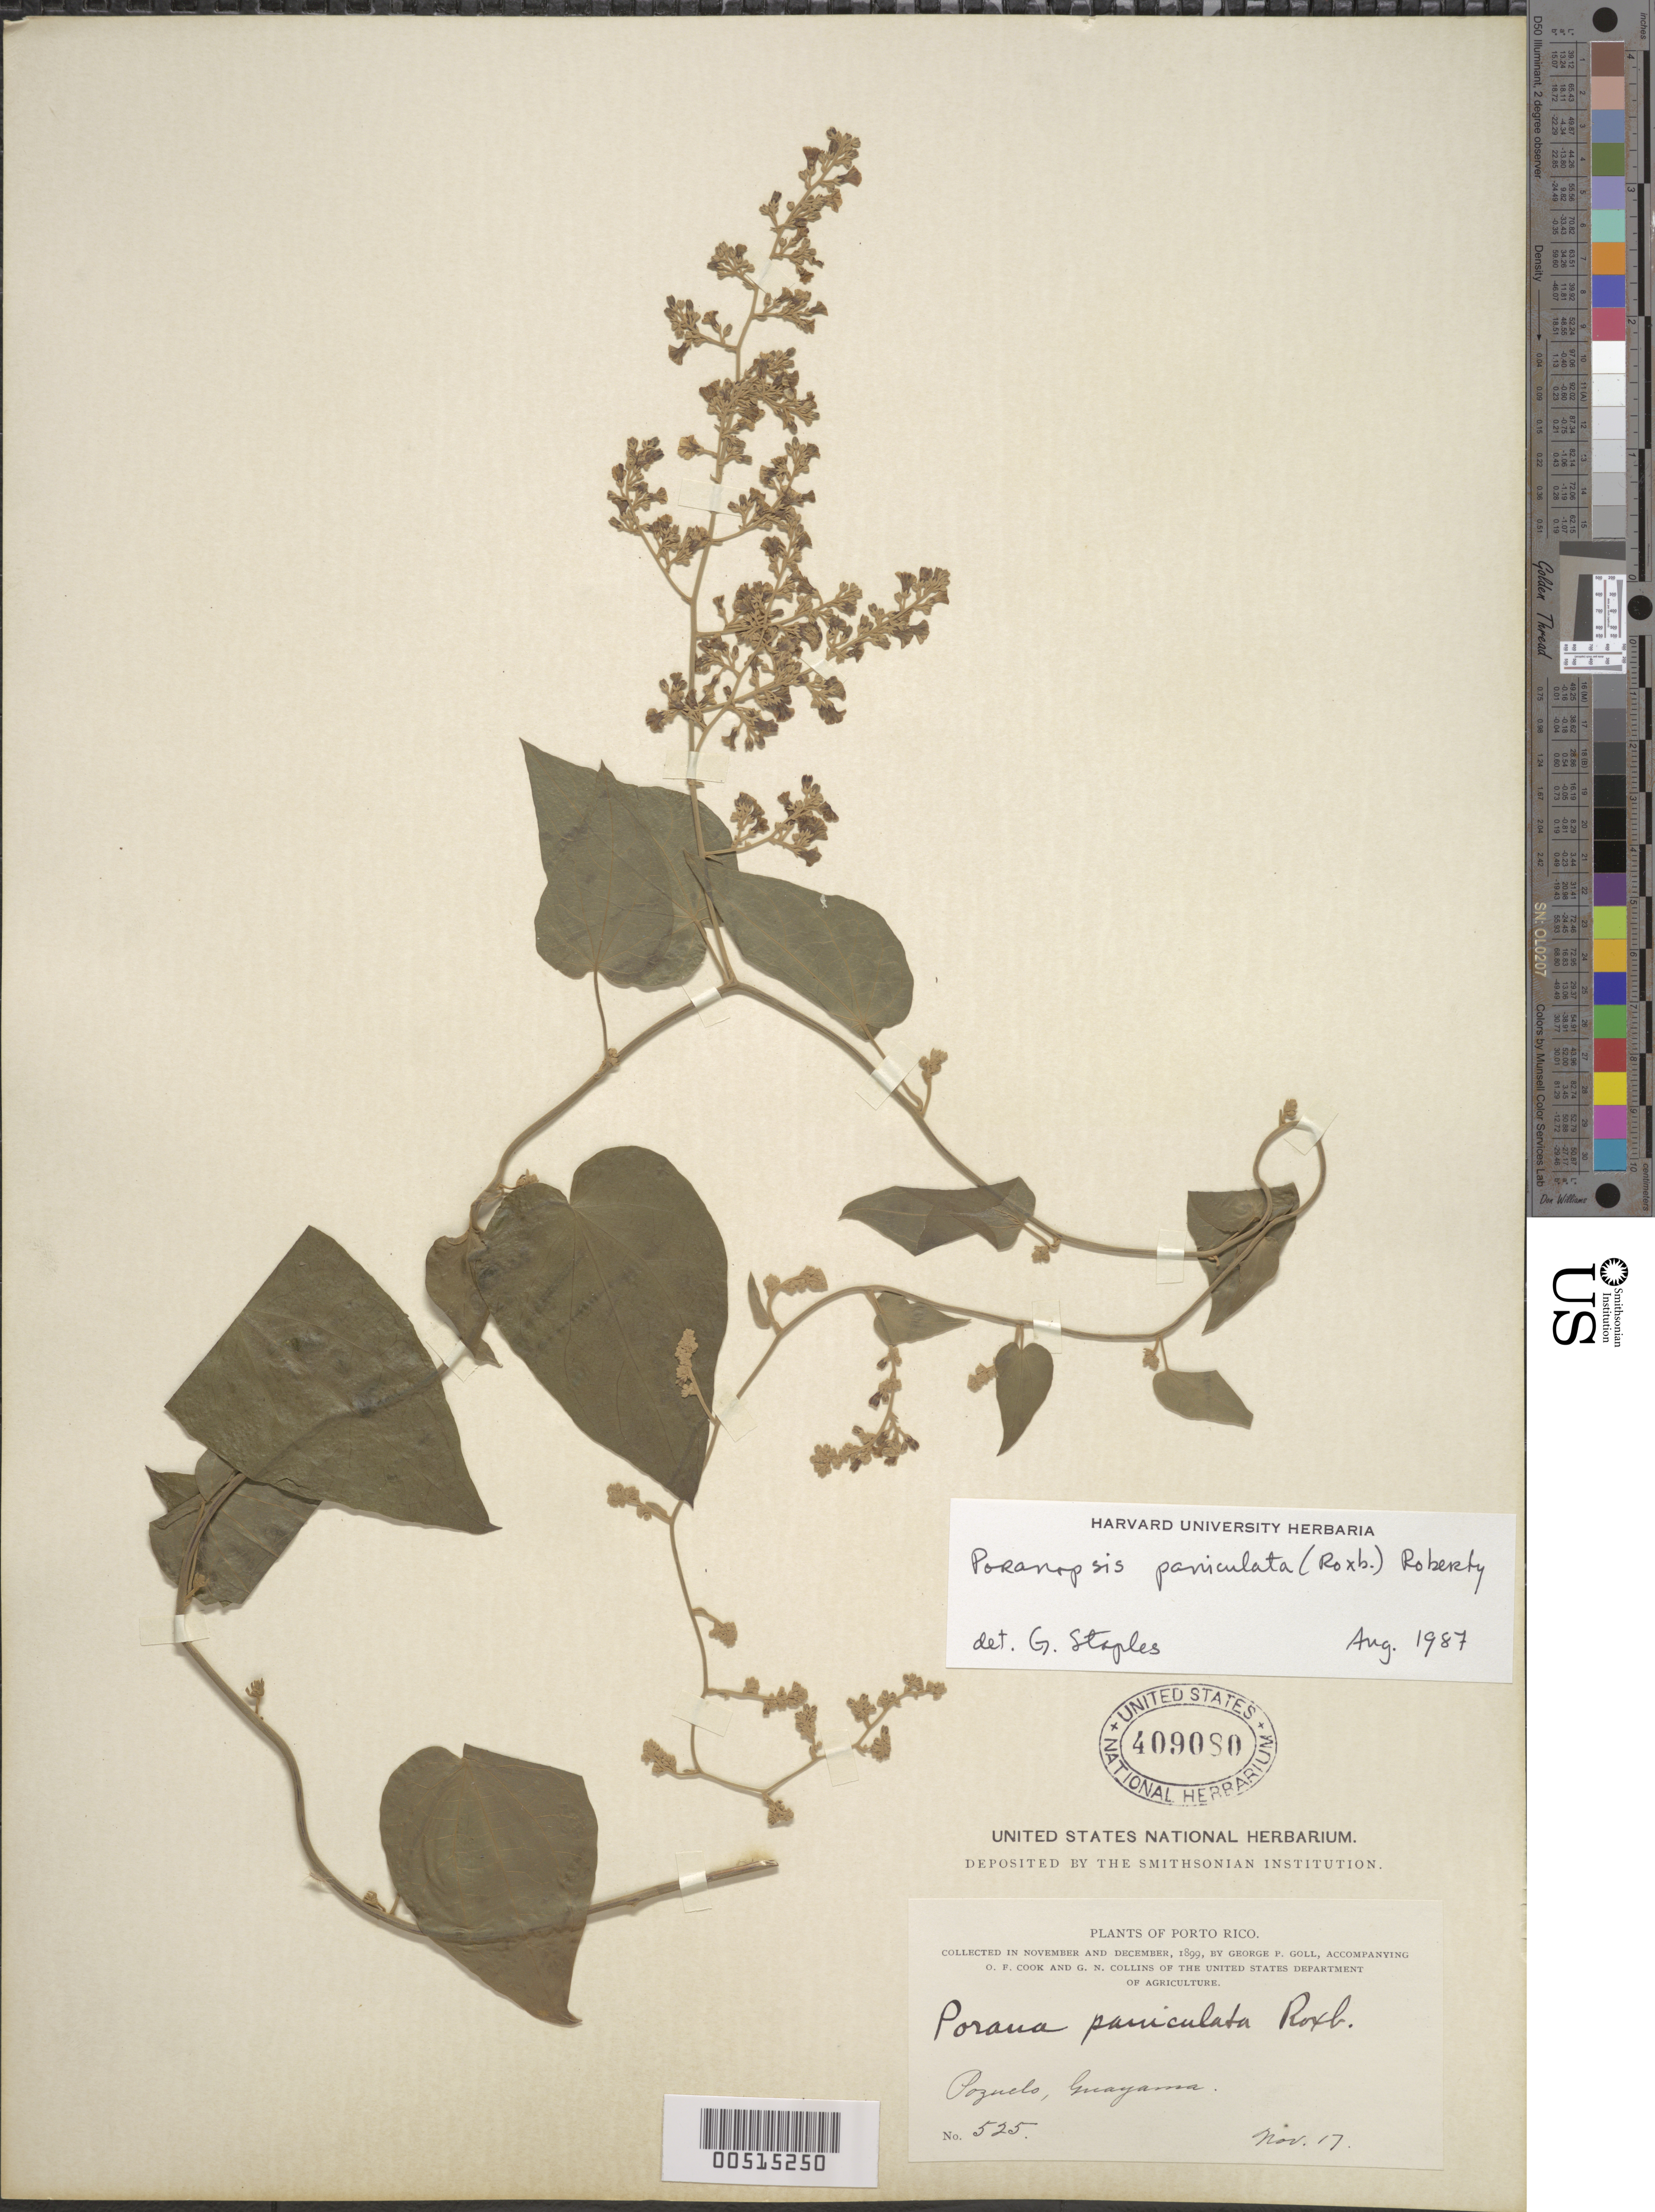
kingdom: Plantae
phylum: Tracheophyta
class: Magnoliopsida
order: Solanales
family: Convolvulaceae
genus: Porana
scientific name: Porana paniculata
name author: Roxb.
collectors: G. Goll, O. F. Cook & G. Collins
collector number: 525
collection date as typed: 17 Nov 1899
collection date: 1899-11-17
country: Puerto Rico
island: Greater Antilles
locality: Pozuelo, Guayama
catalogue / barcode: US 409080